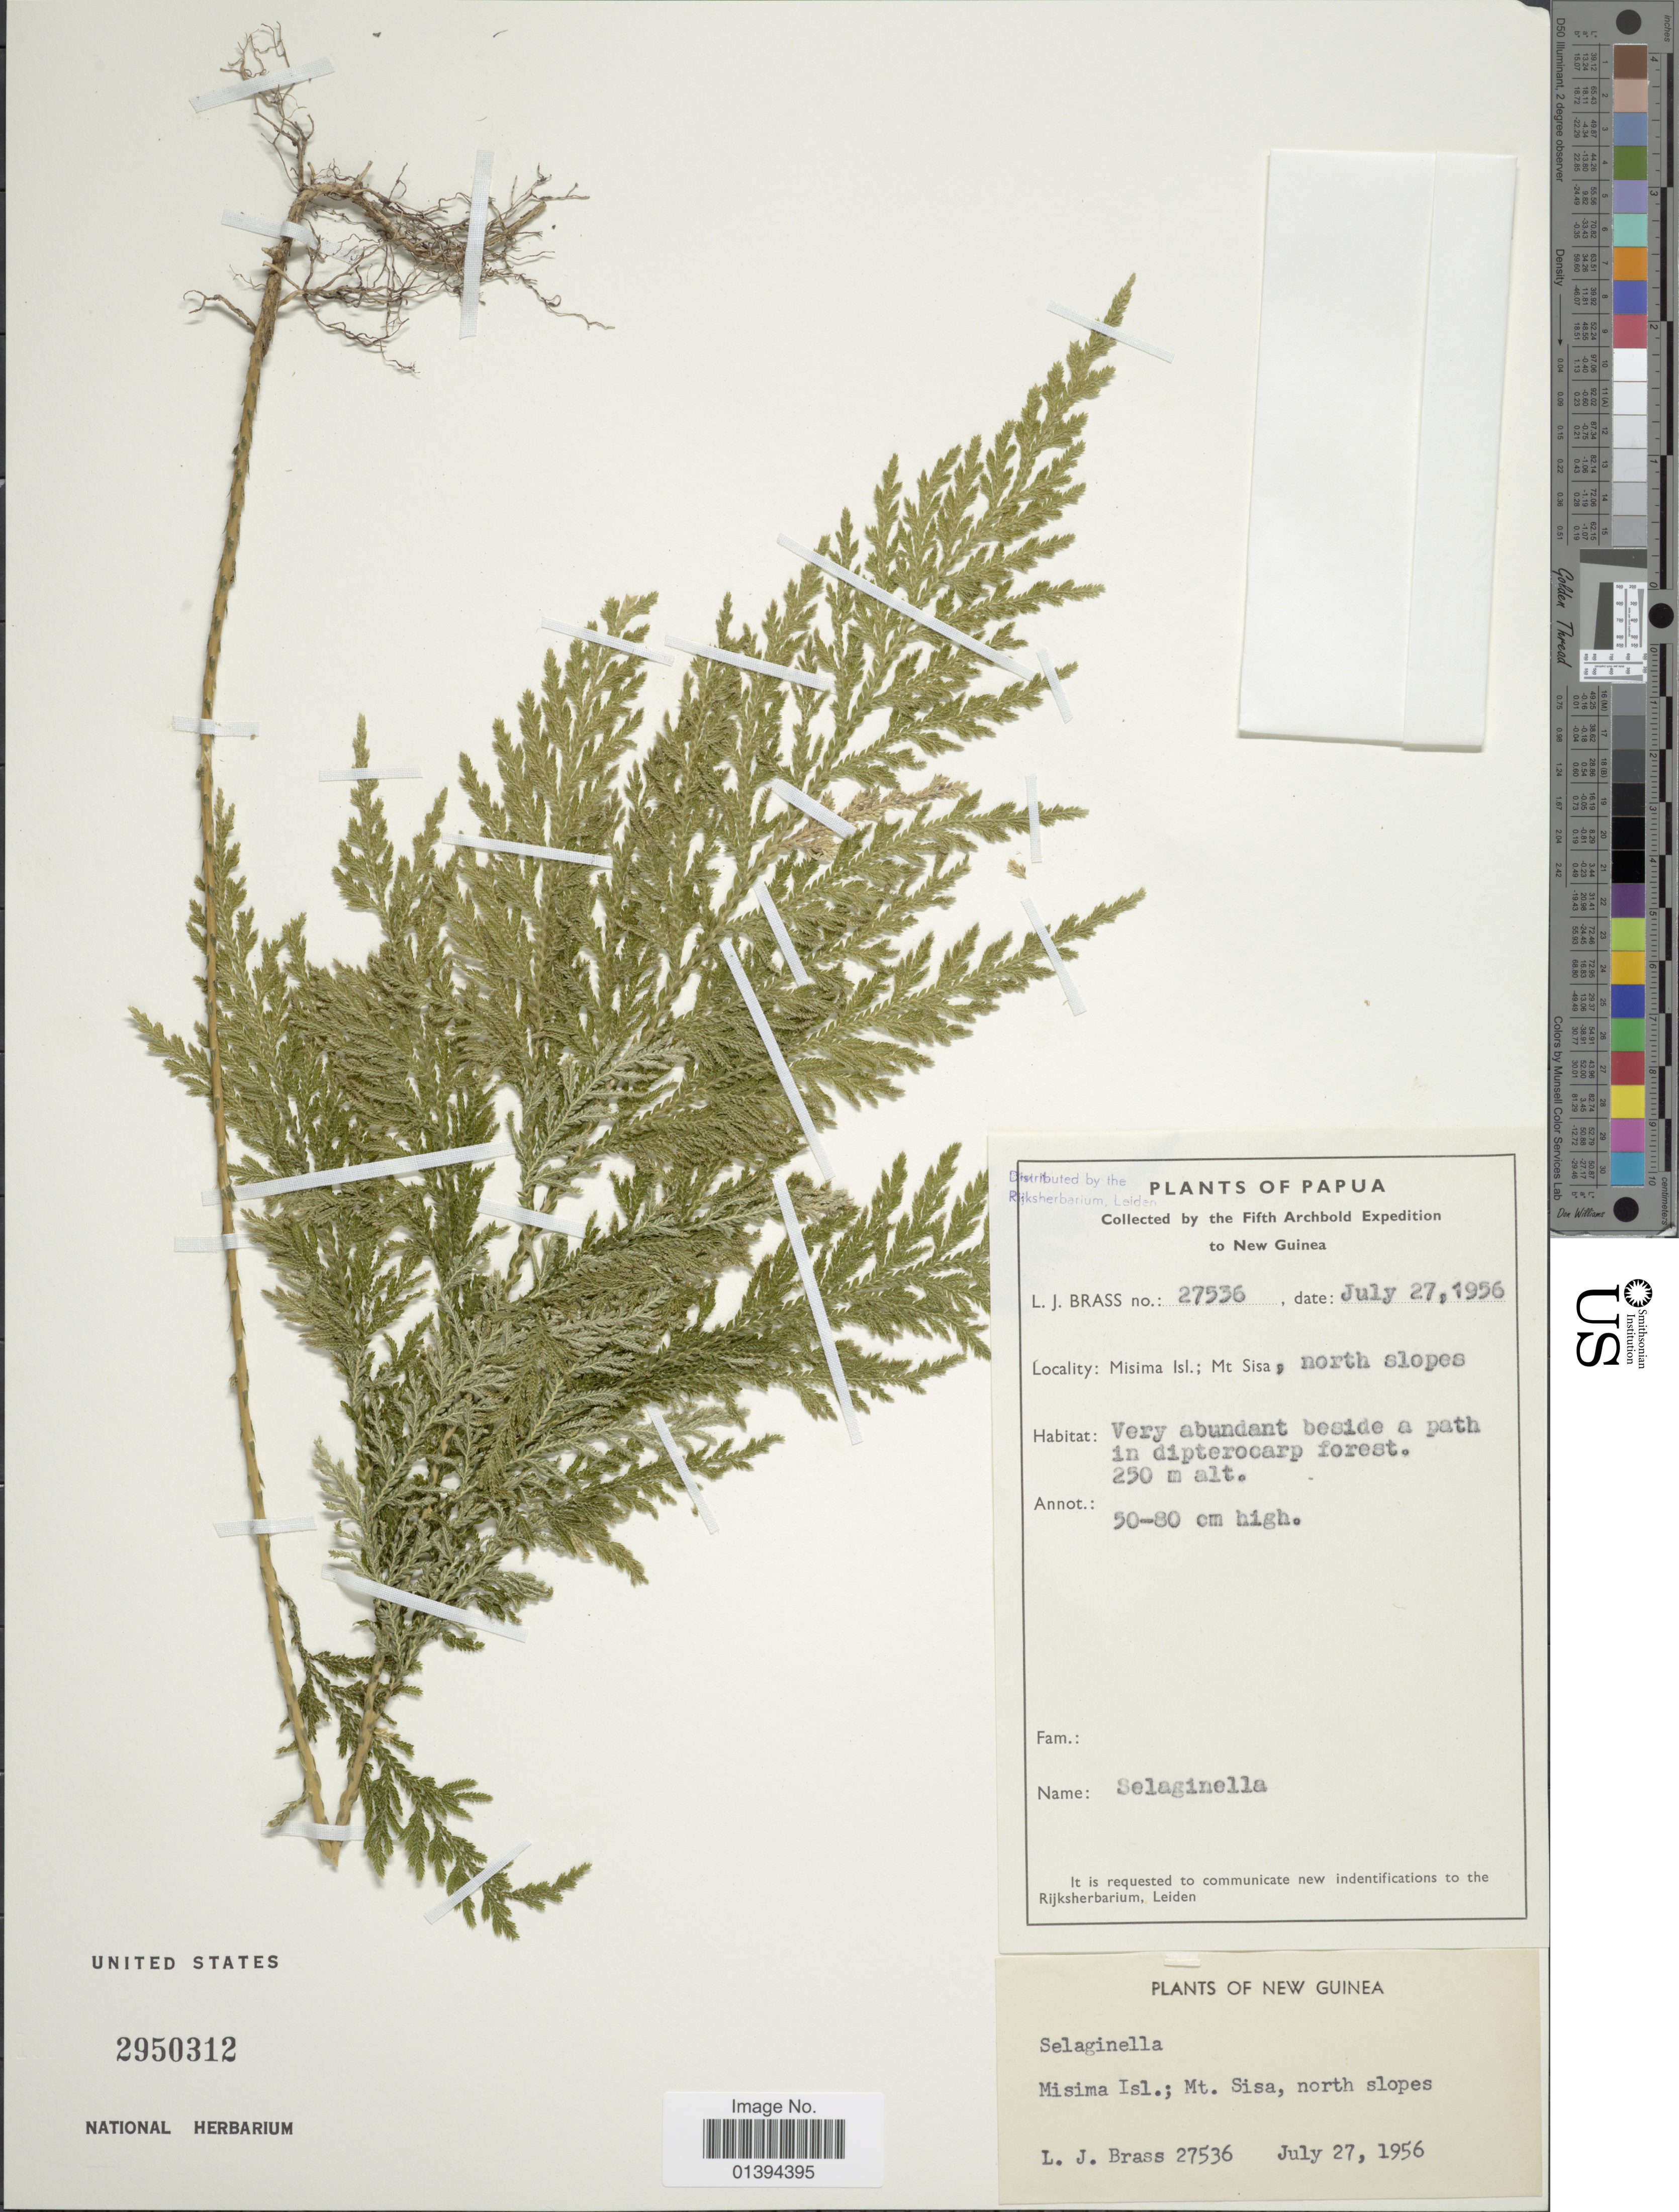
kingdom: Plantae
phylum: Tracheophyta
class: Lycopodiopsida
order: Selaginellales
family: Selaginellaceae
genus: Selaginella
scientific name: Selaginella sp.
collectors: L. J. Brass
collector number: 27536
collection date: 1956-07-27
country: Papua New Guinea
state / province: Milne Bay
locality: Misima Isl., Mt. Sisa, north slopes, New Guinea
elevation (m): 250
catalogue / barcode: US 2950312